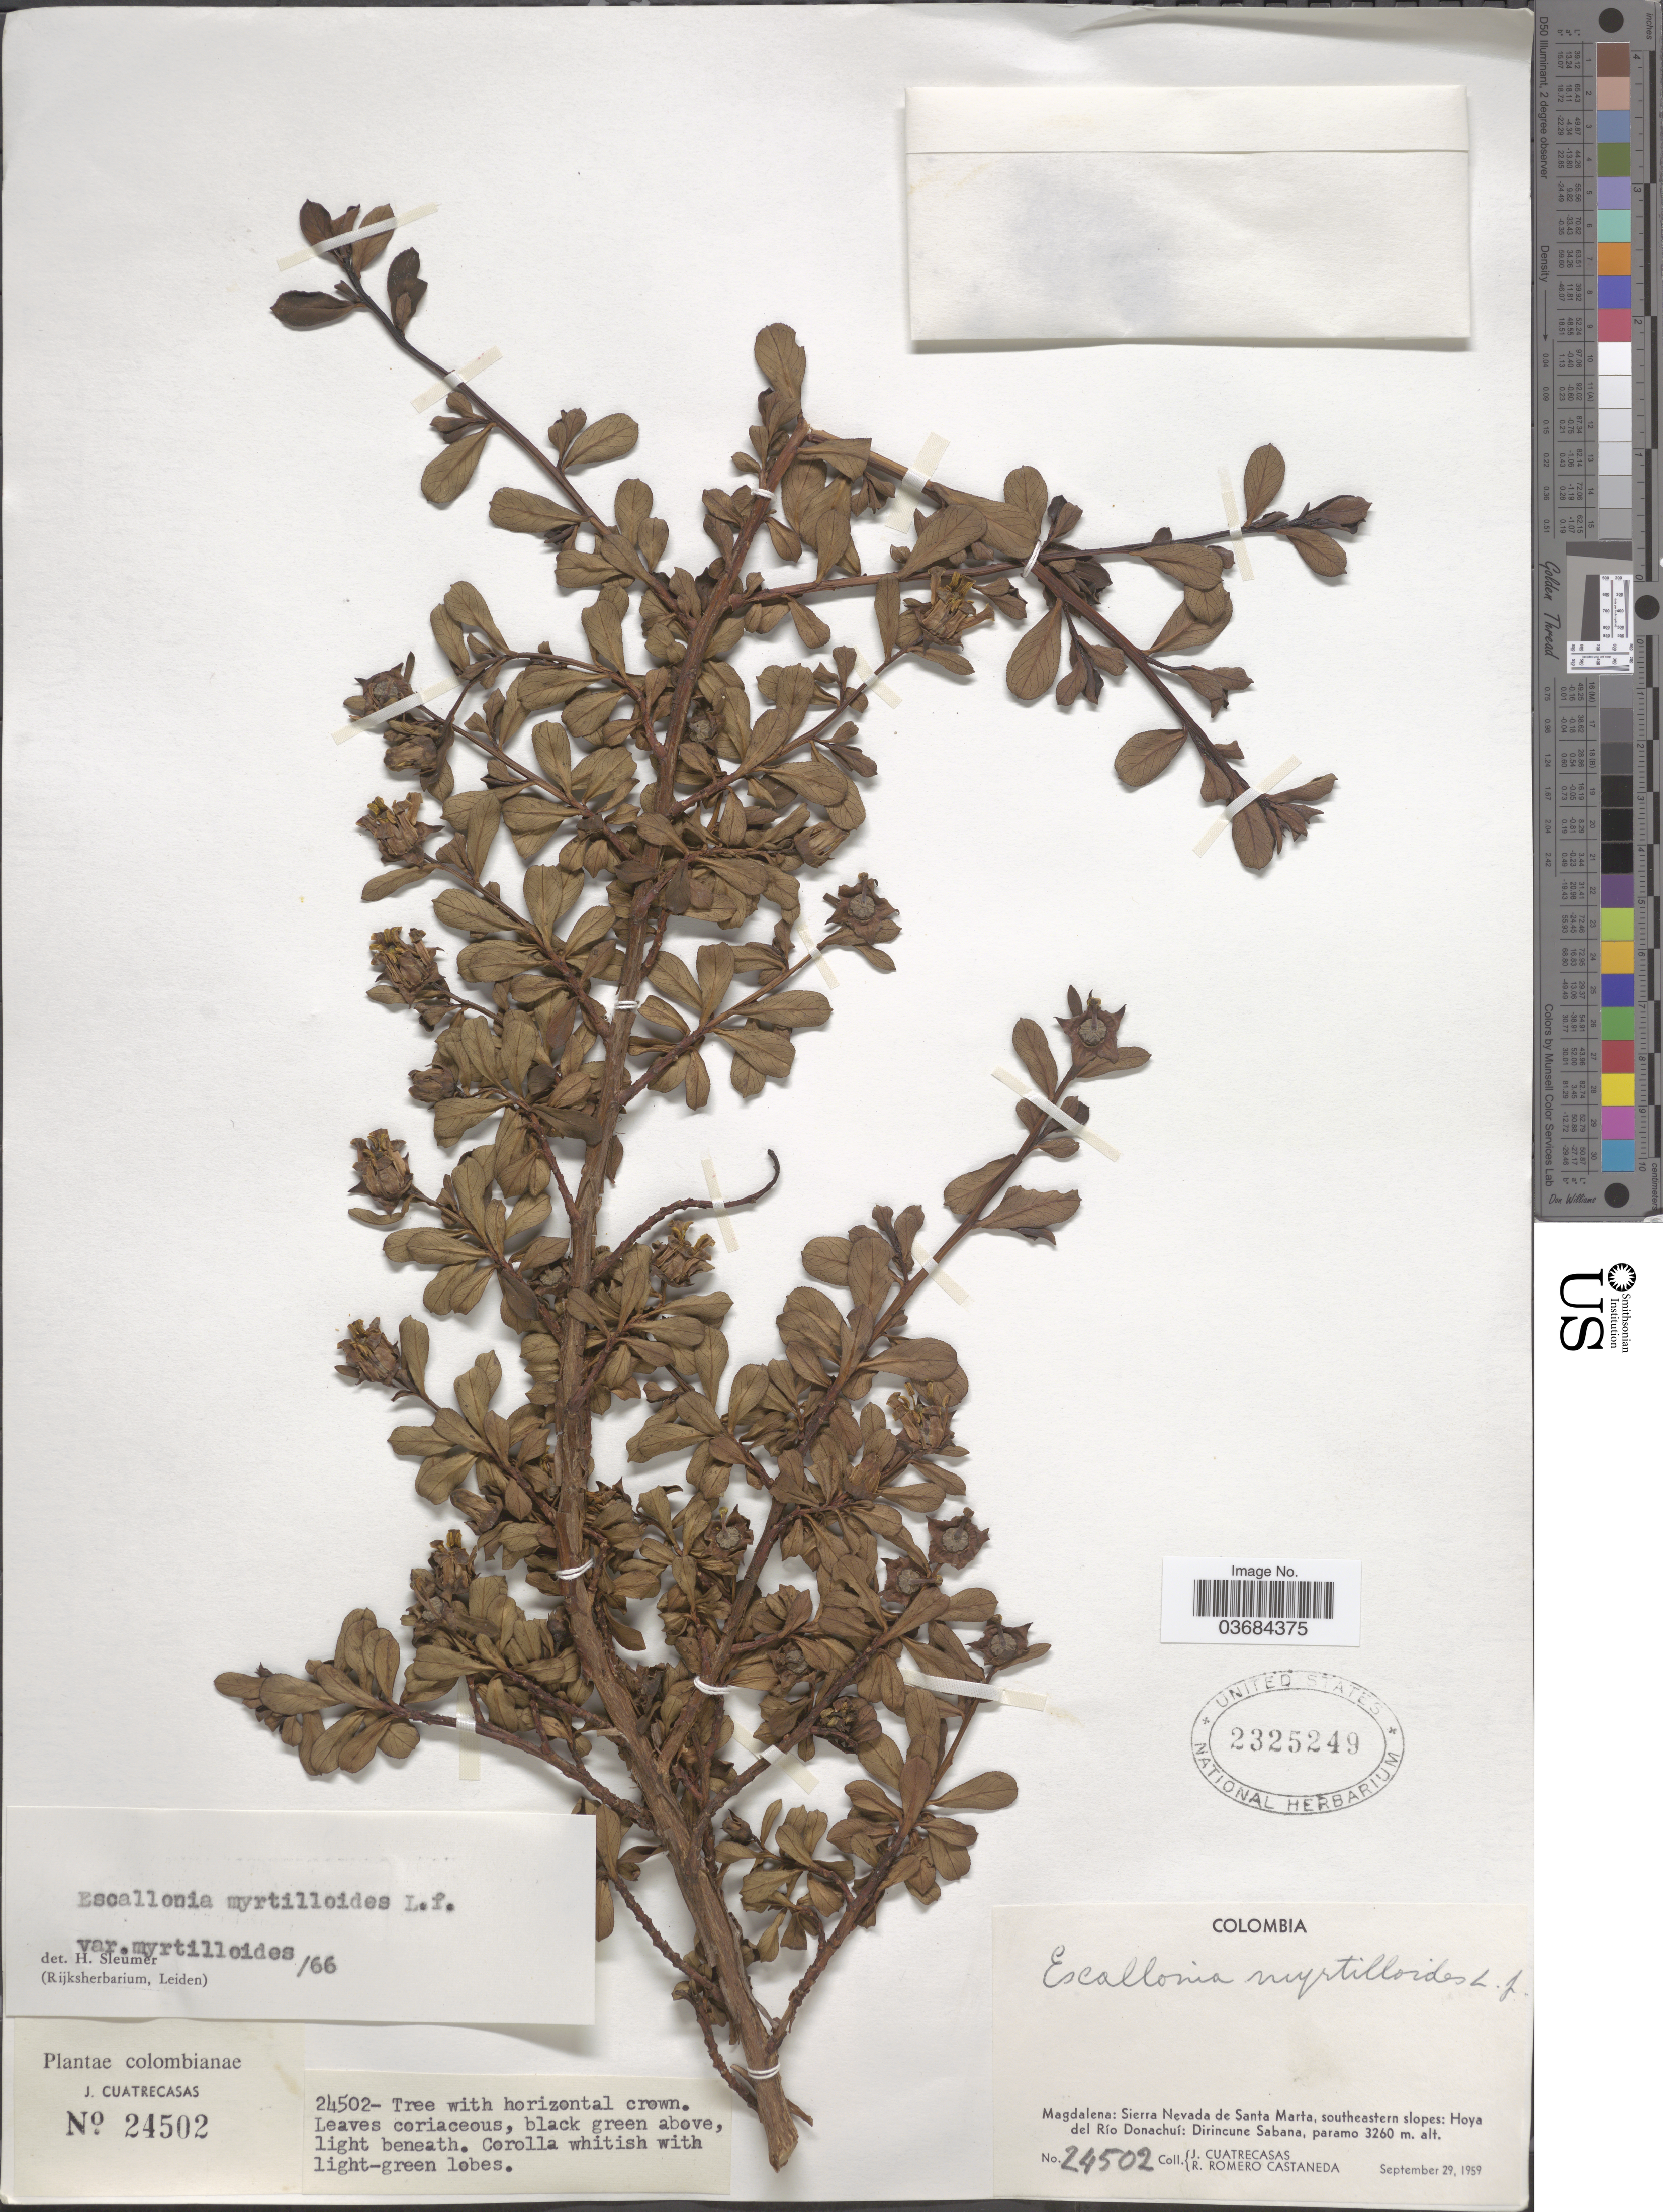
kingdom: Plantae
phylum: Tracheophyta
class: Magnoliopsida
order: Escalloniales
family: Escalloniaceae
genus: Escallonia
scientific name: Escallonia myrtilloides var. myrtilloides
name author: L. f.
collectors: J. Cuatrecasas & R. Romero Castañeda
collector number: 24502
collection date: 1959-09-29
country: Colombia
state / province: Magdalena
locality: Sierra Nevada de Santa Marta, southeastern slopes: Hoya del Río Donachuí: Dirincune Sabana.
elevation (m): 3260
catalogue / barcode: US 2325249